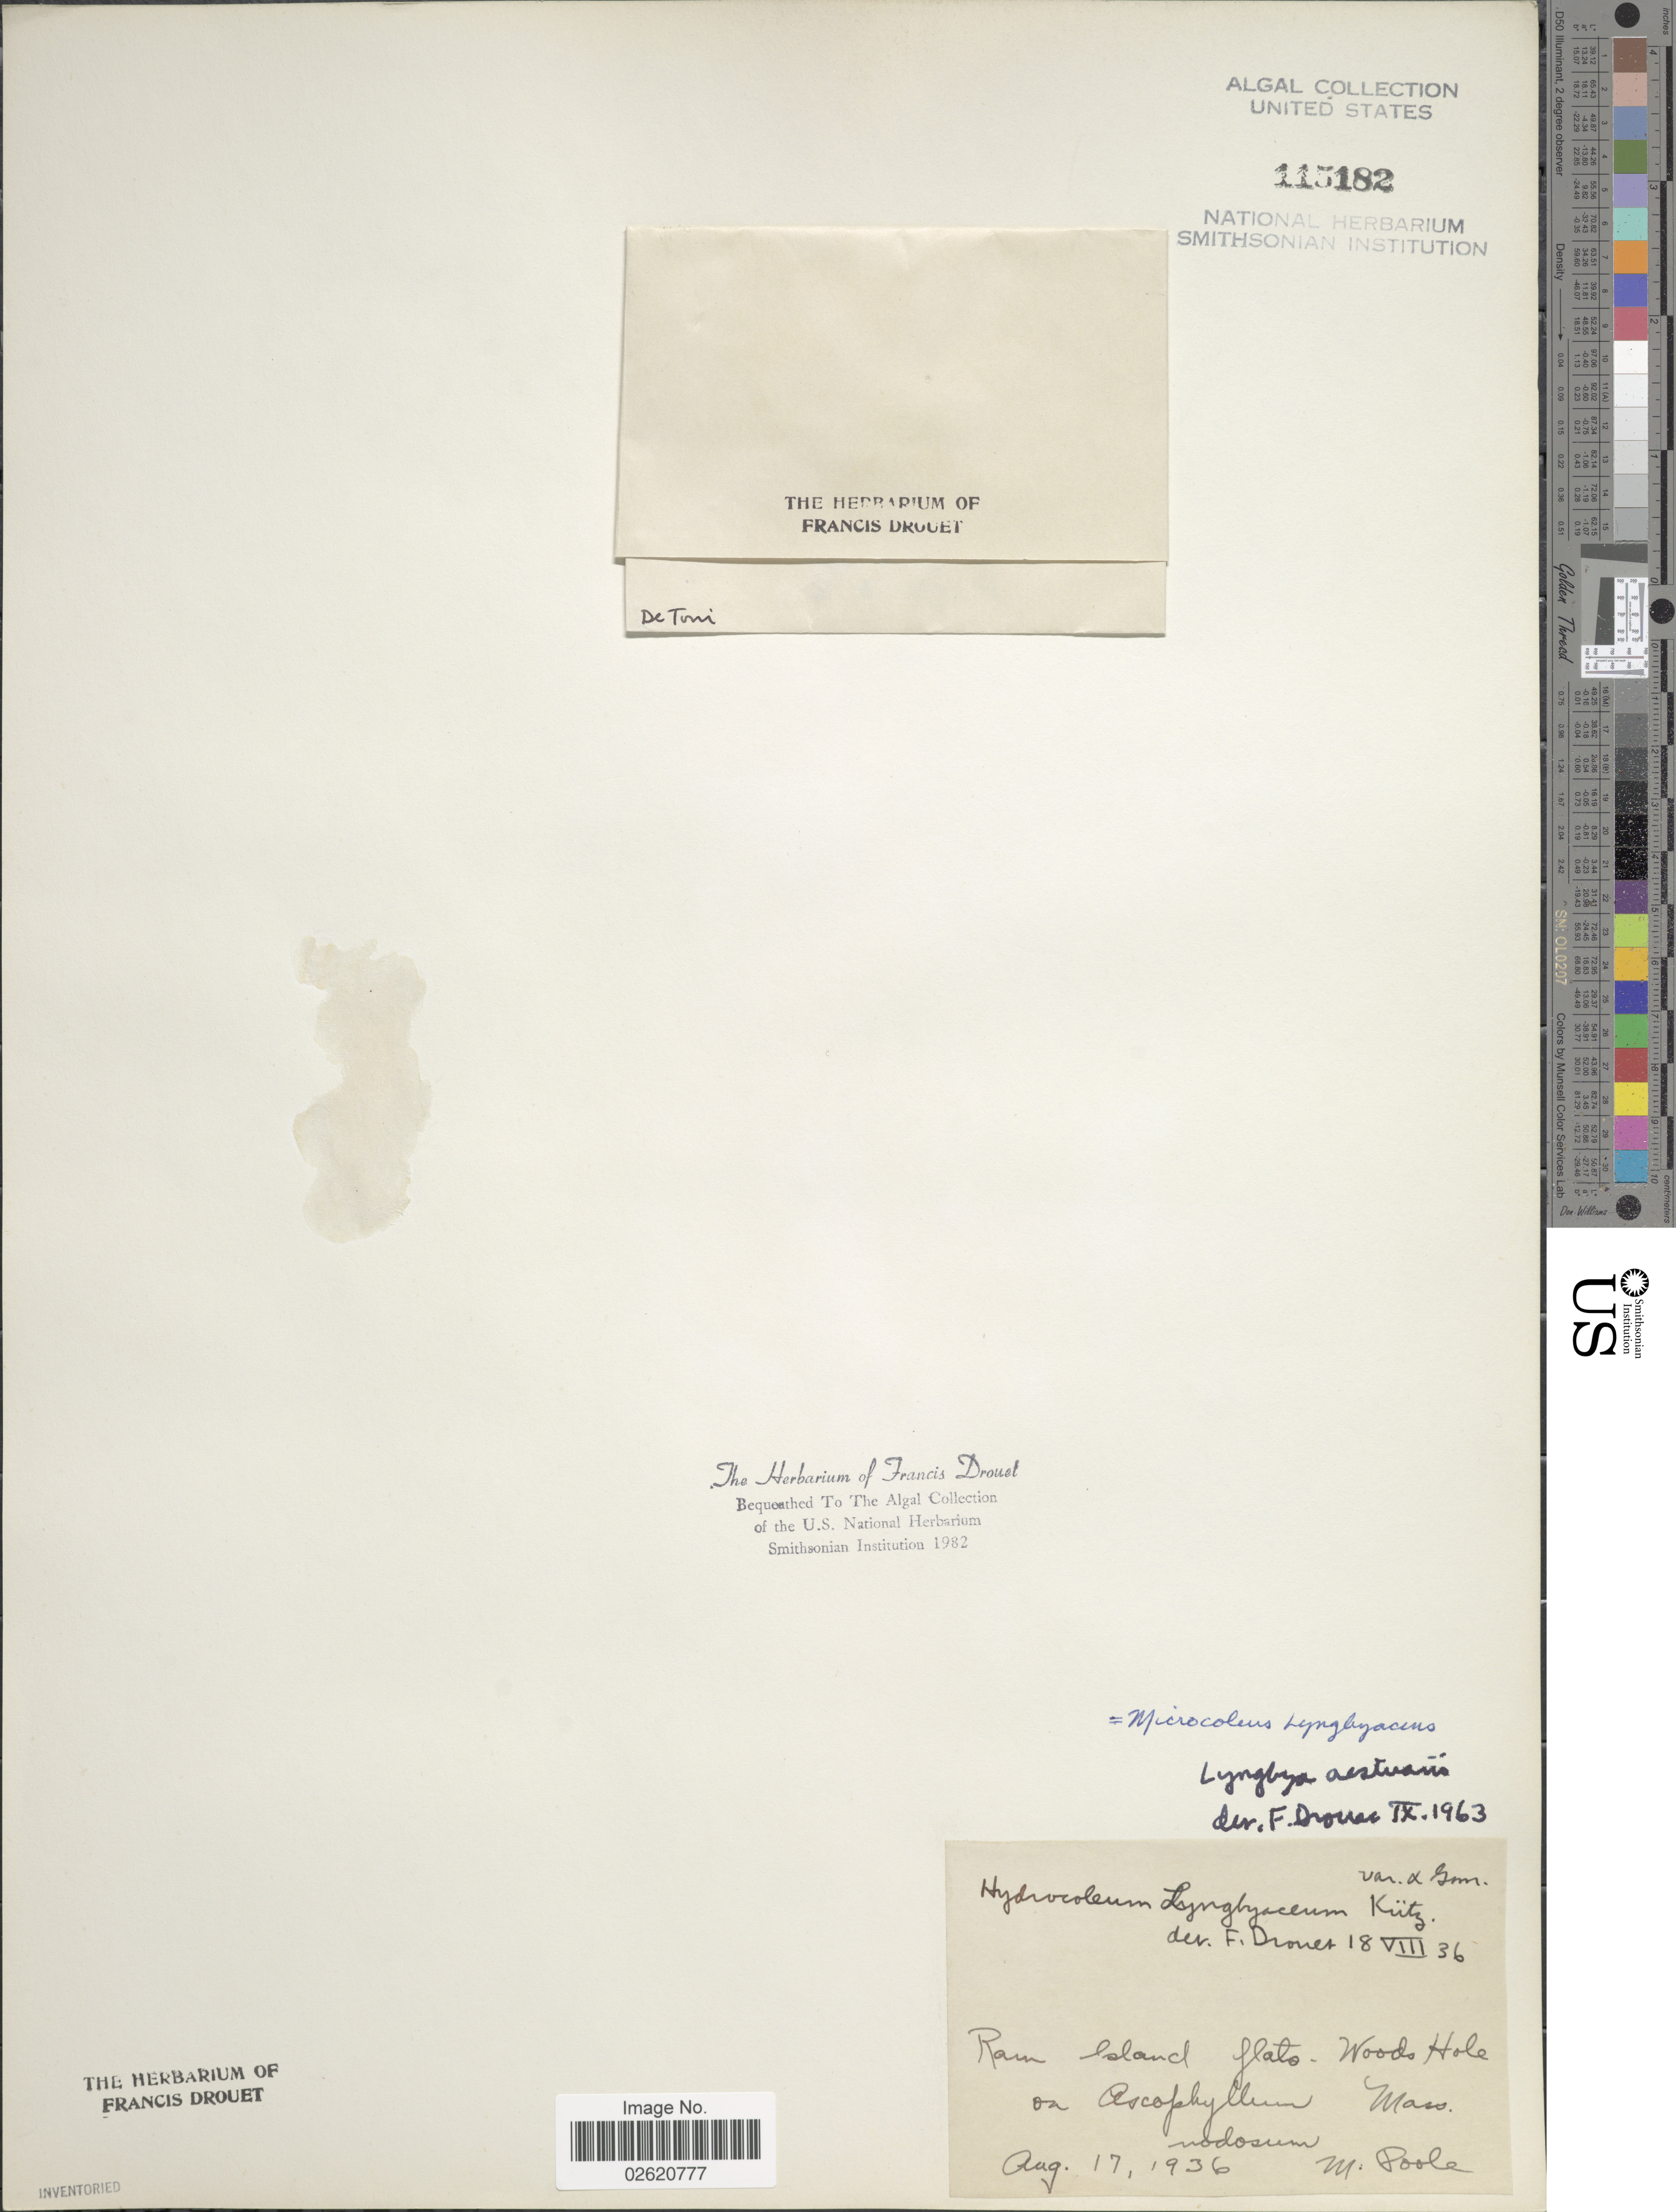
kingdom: Bacteria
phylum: Cyanobacteria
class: Cyanobacteriia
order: Cyanobacteriales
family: Microcoleaceae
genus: Microcoleus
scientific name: Microcoleus lyngbyaceus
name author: Kütz. ex Forti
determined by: Drouet, F. E.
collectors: M. Poole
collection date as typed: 17 Aug 1936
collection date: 1936-08-17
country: United States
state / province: Massachusetts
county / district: Barnstable County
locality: Woods Hole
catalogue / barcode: US 115182